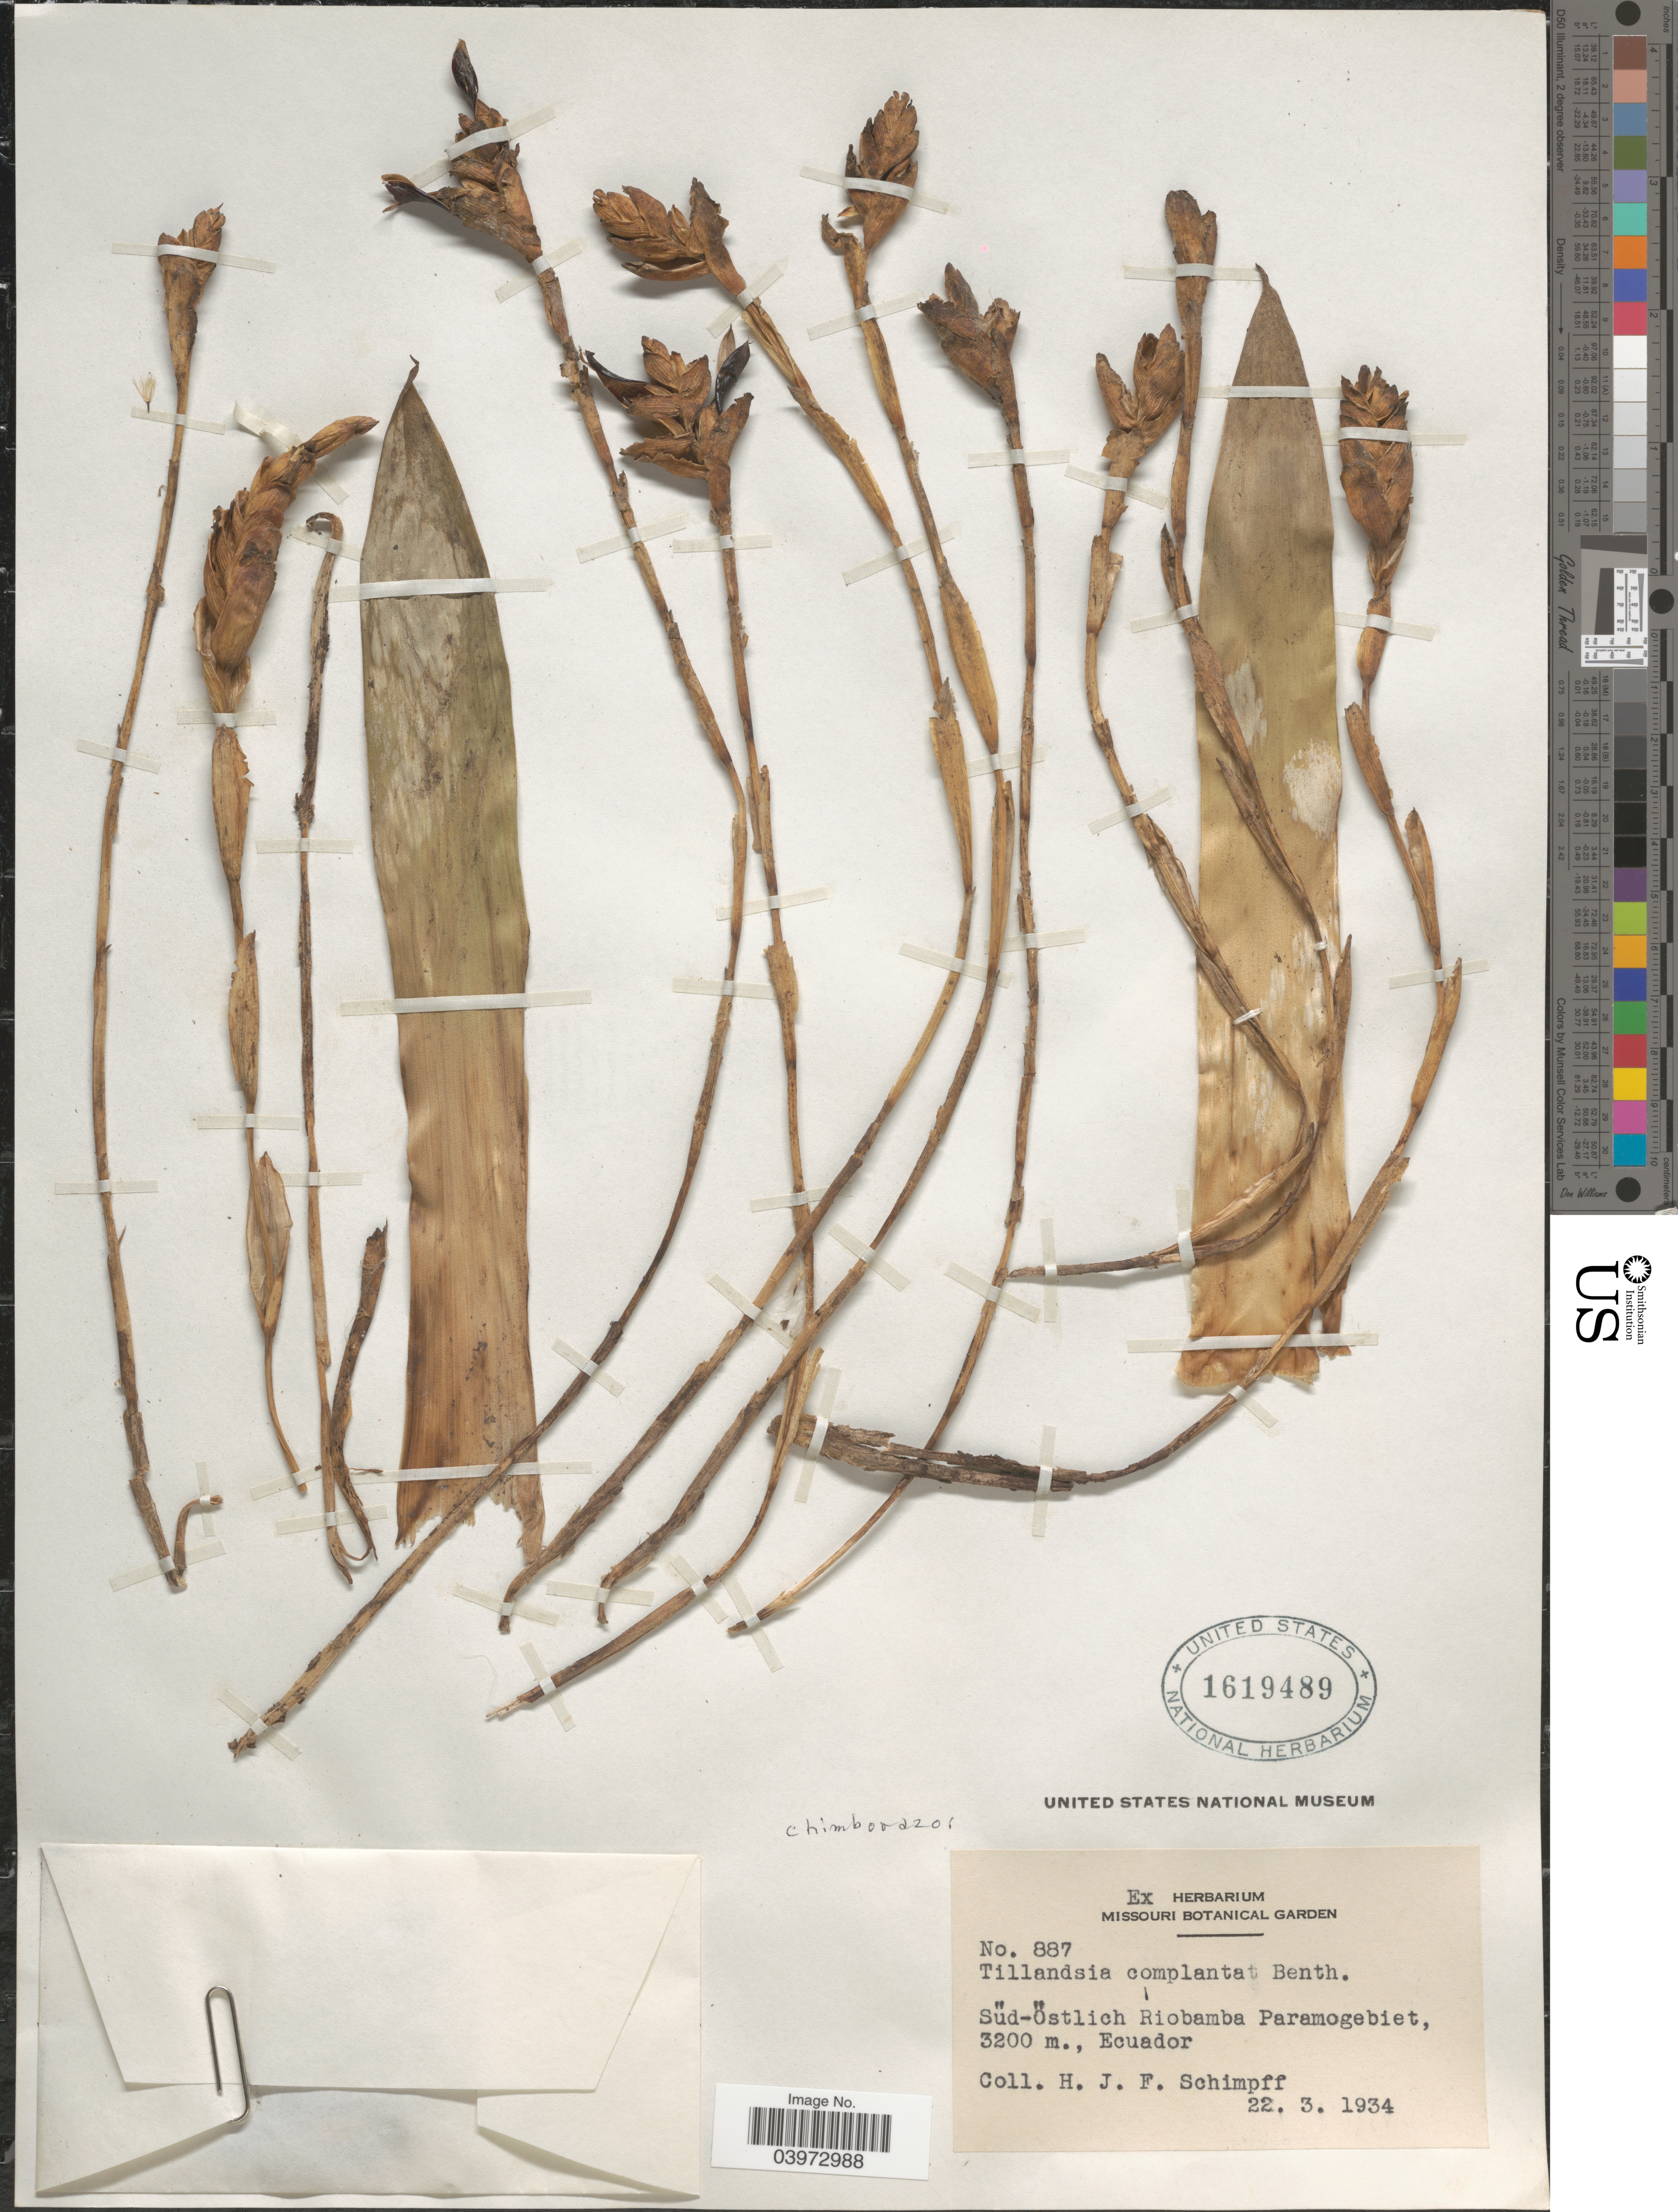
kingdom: Plantae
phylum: Tracheophyta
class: Liliopsida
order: Poales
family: Bromeliaceae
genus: Tillandsia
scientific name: Tillandsia complanata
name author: Benth.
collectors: H. Schimpff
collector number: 887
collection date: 1934-03-22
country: Ecuador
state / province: Chimborazo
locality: Süd-Öslich Riobamba Paramogebiet.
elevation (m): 3200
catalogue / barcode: US 1619489